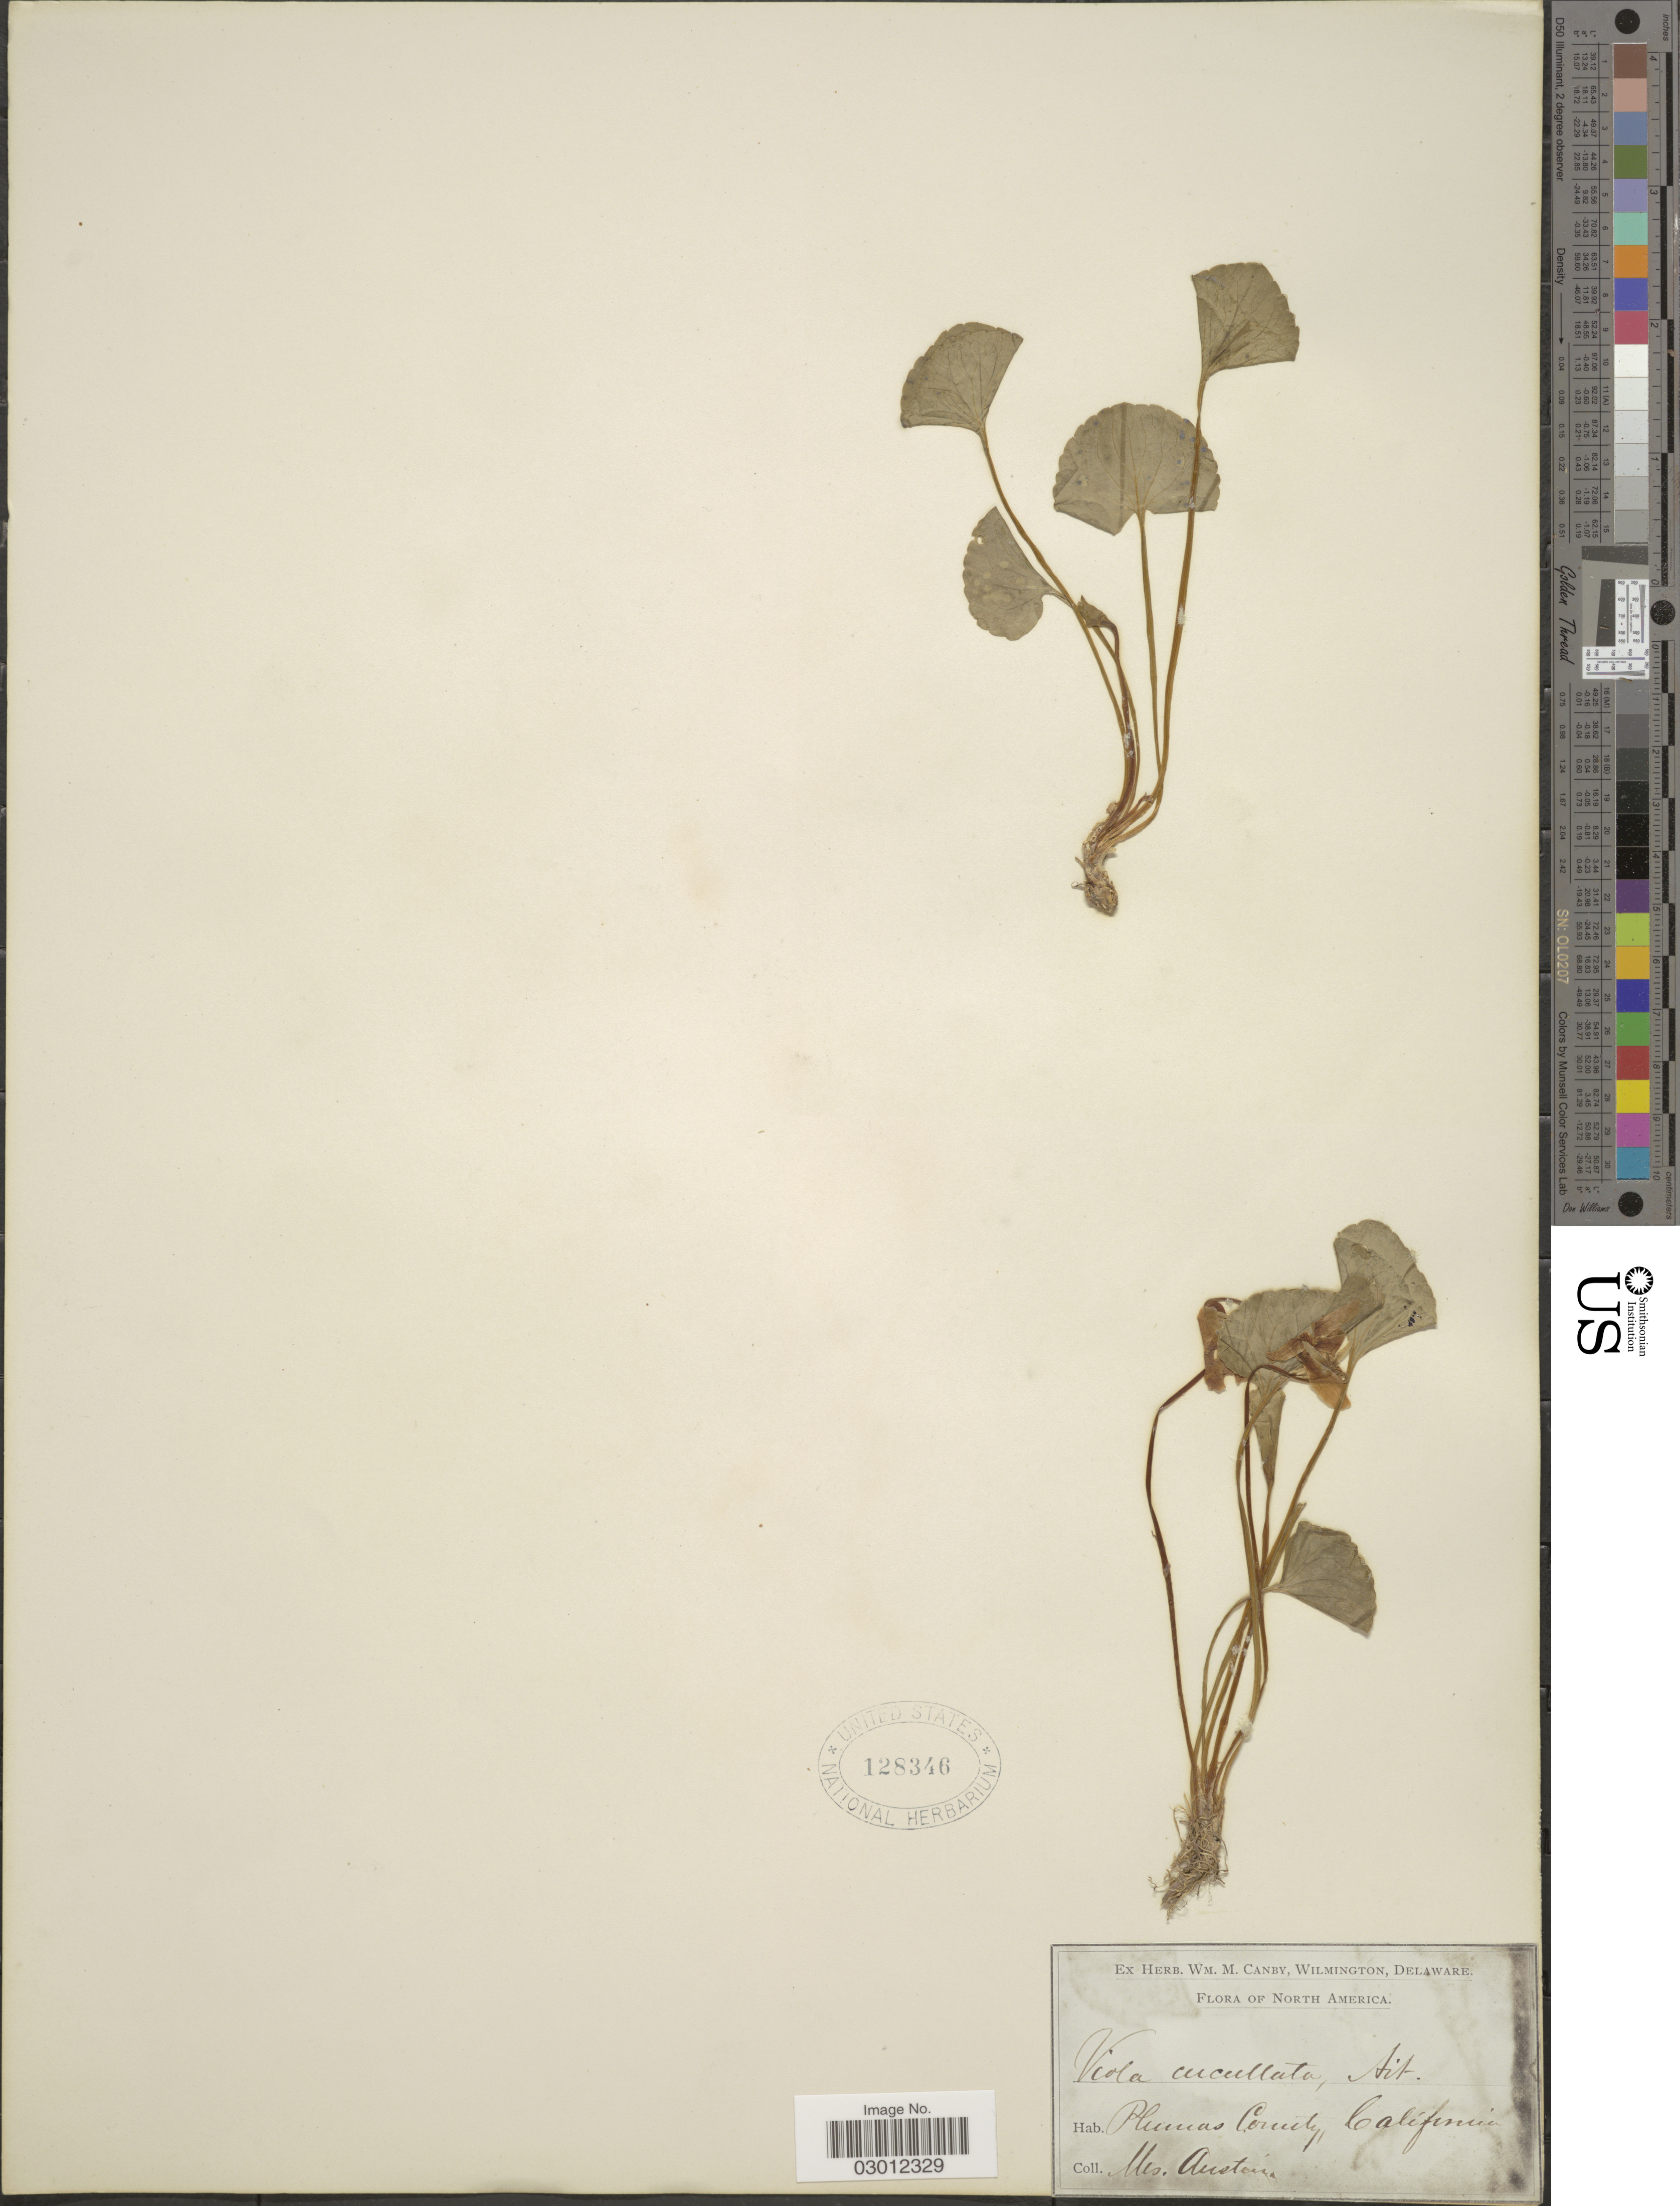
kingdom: Plantae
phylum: Tracheophyta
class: Magnoliopsida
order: Malpighiales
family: Violaceae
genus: Viola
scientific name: Viola nephrophylla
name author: Greene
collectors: Austin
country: United States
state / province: California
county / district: Plumas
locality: Plumas County.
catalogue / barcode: US 128346